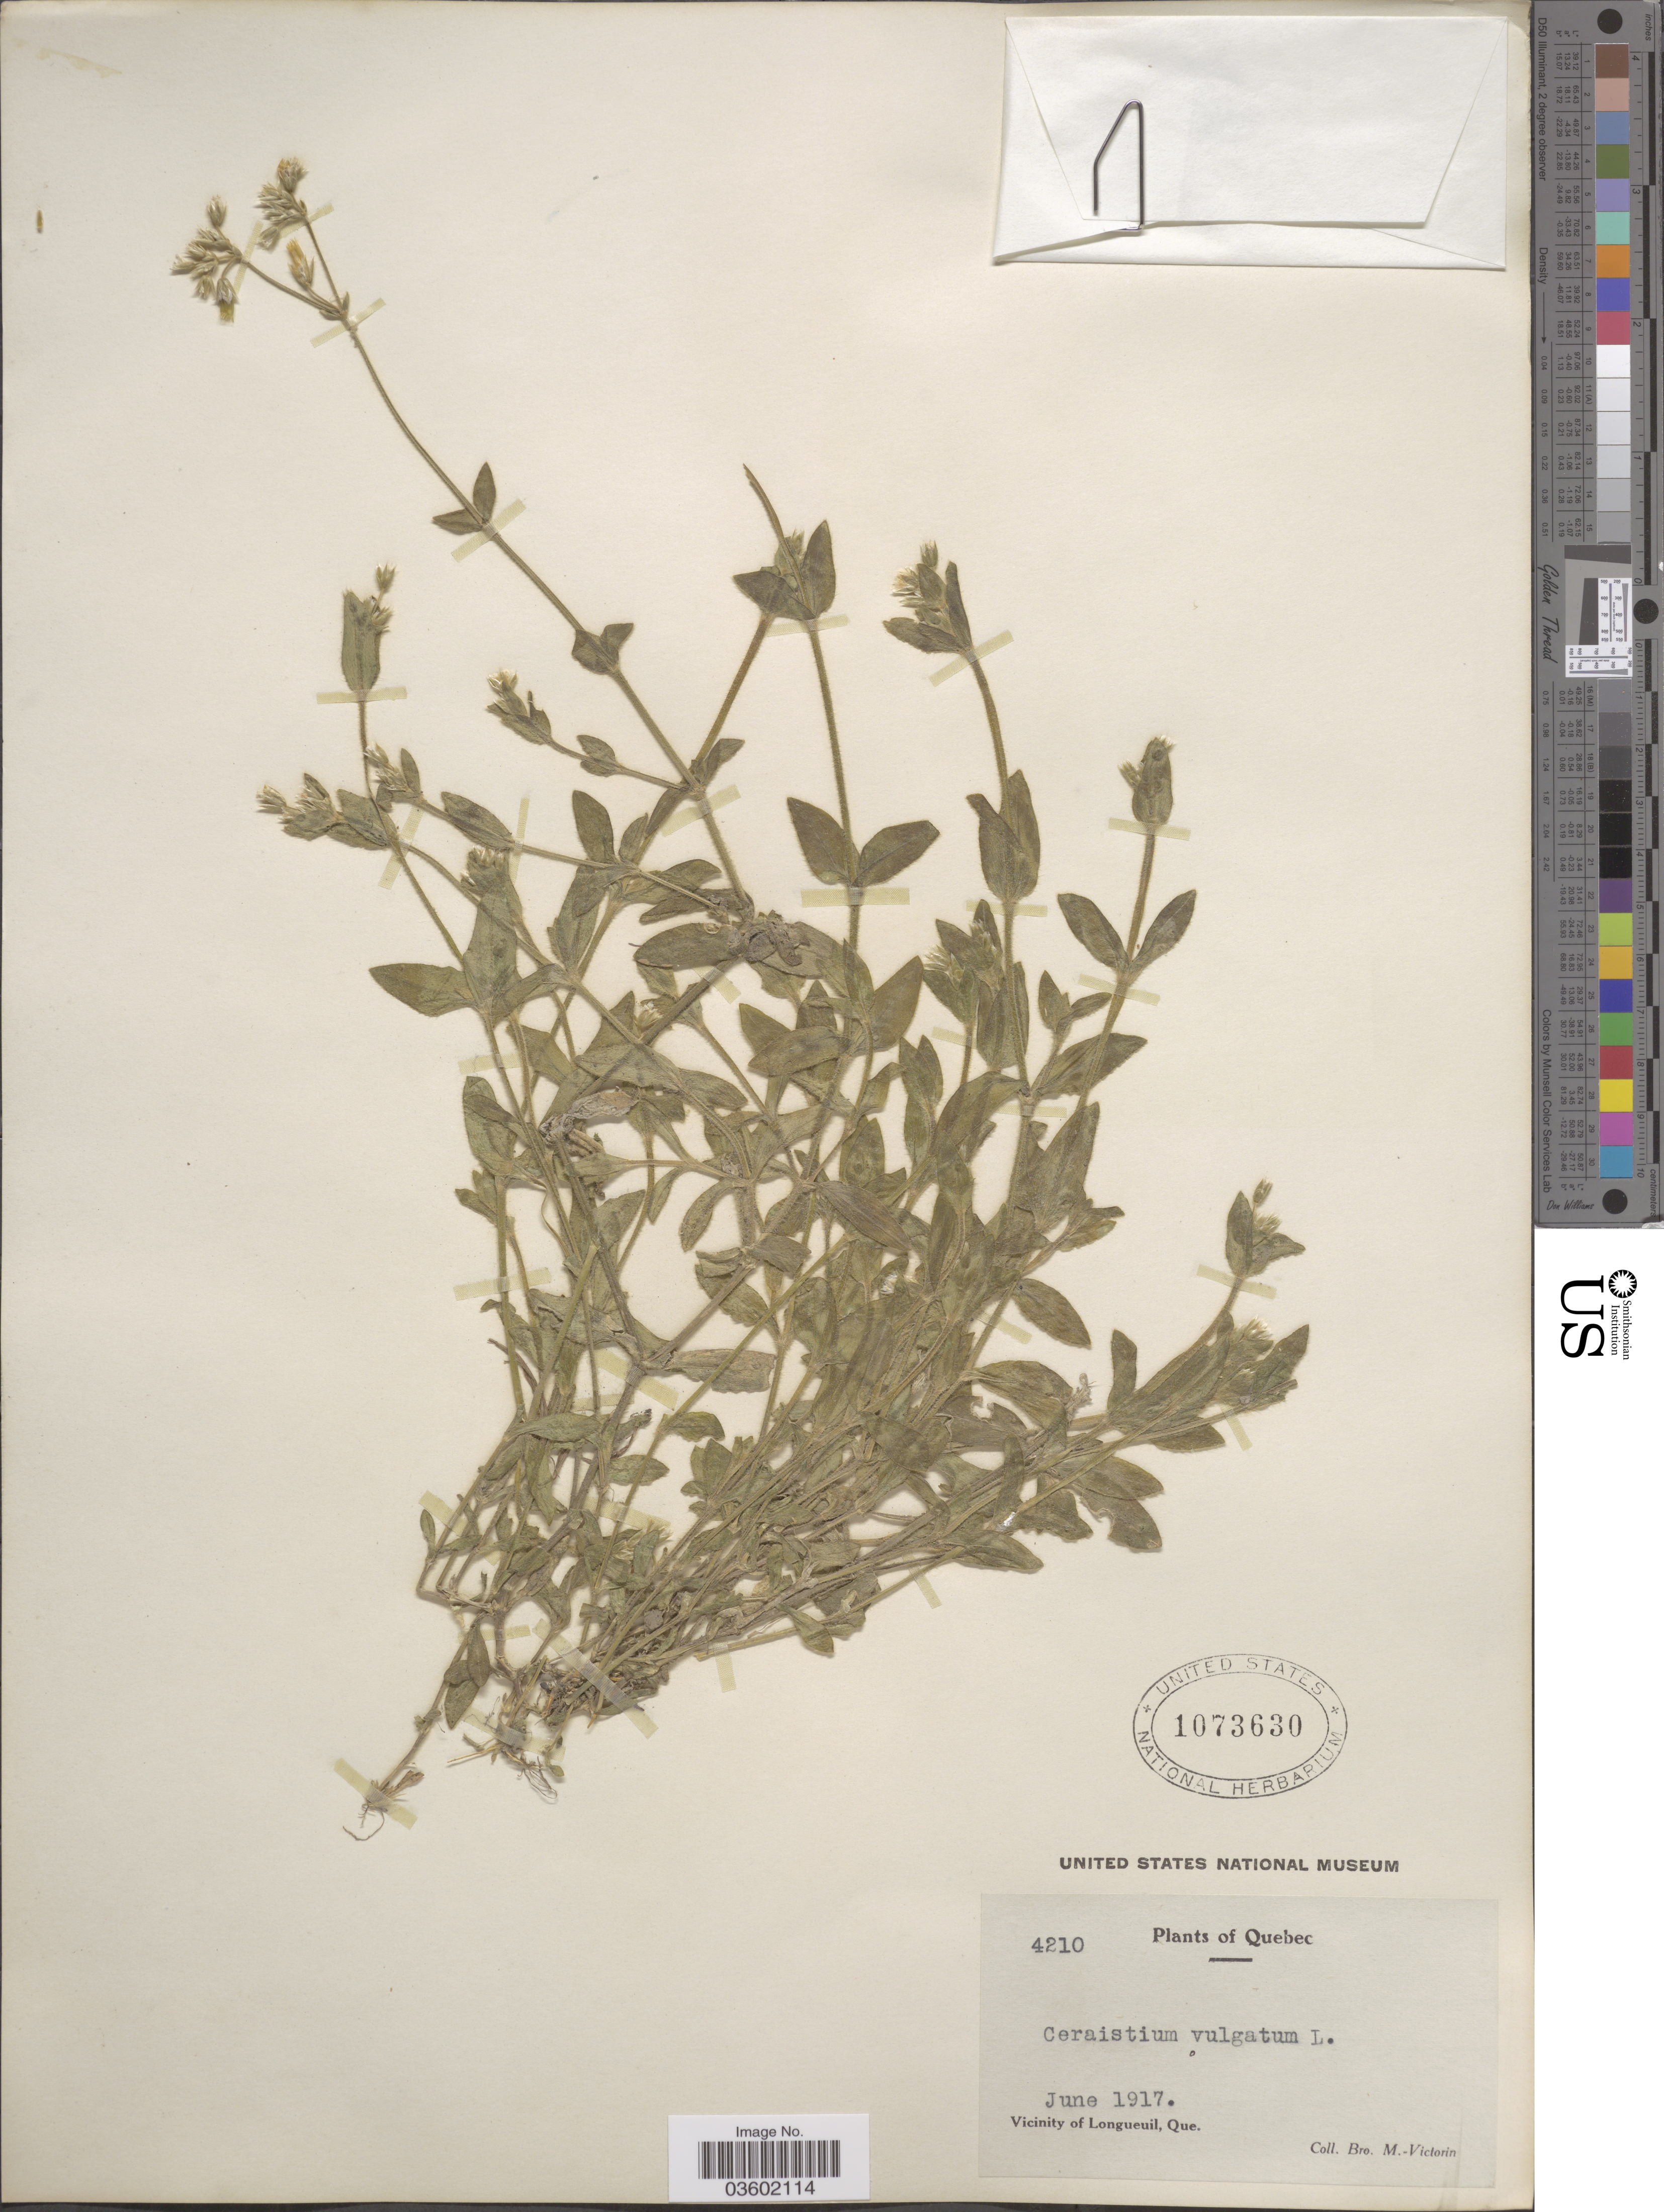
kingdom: Plantae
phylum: Tracheophyta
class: Magnoliopsida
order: Caryophyllales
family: Caryophyllaceae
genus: Cerastium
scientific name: Cerastium vulgatum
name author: L.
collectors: Fr. Marie-Victorin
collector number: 4210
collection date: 1917-06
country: Canada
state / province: Quebec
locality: Vicinity of Longueuil.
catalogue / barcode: US 1073630